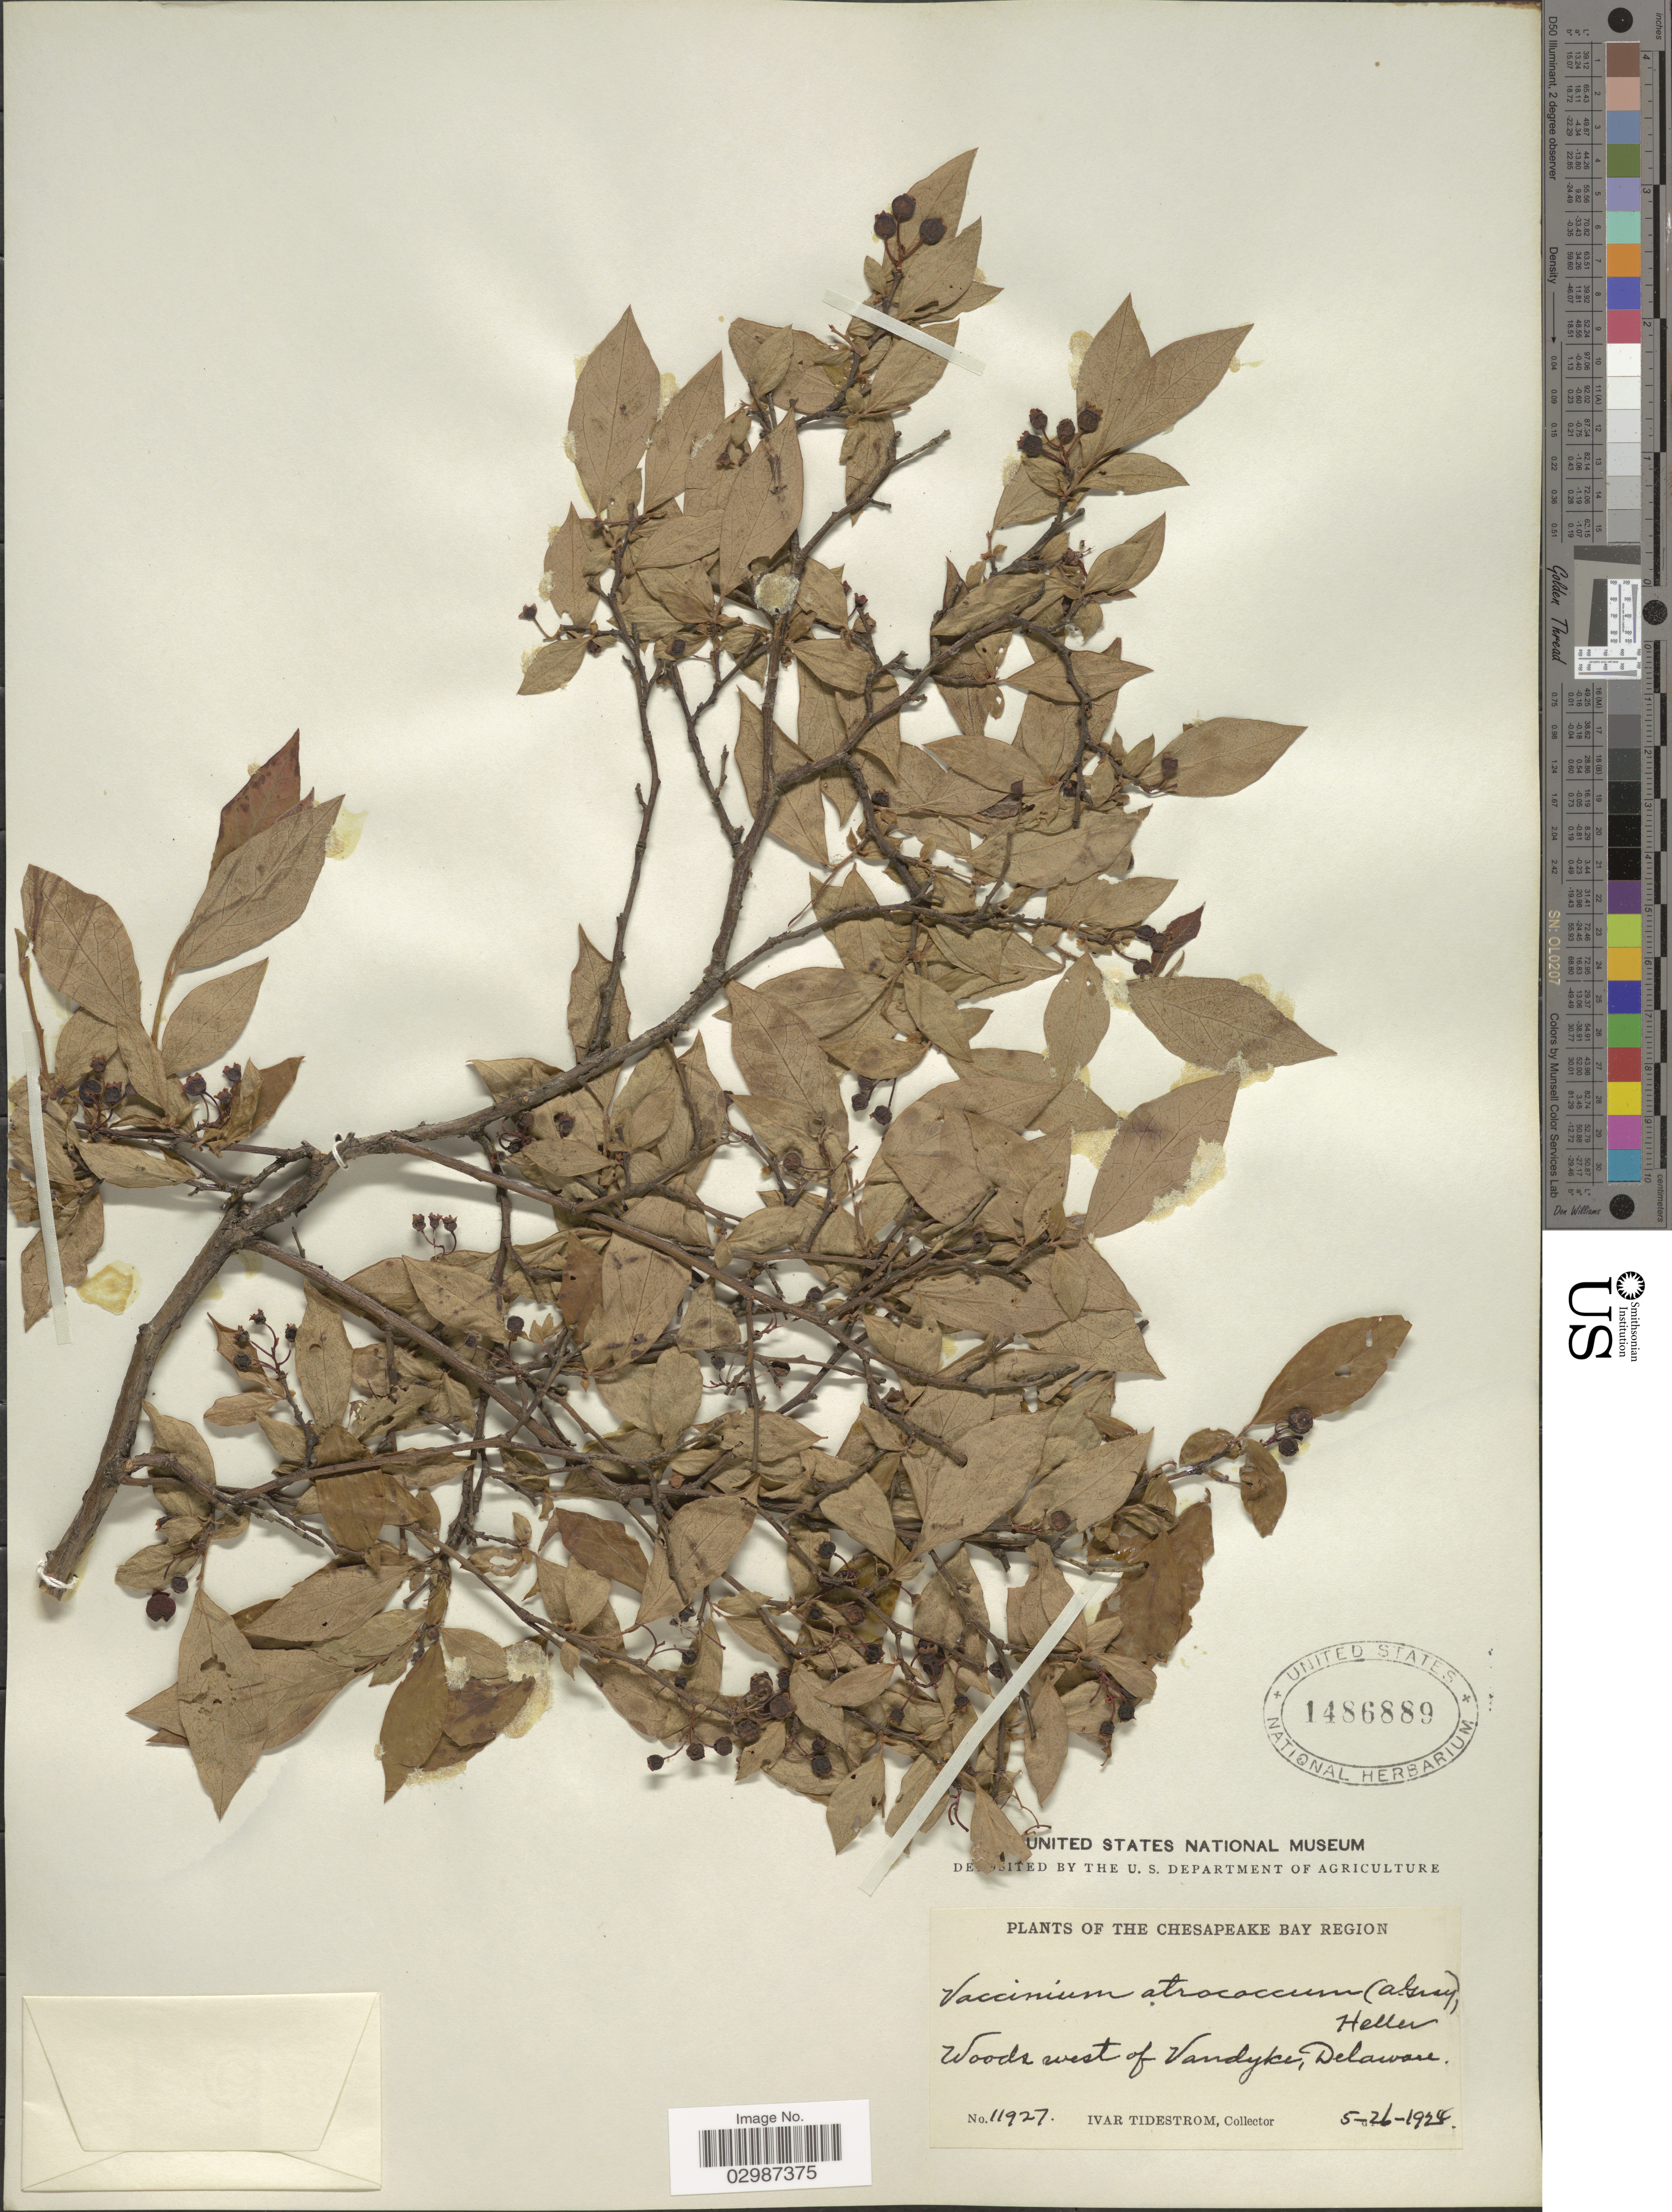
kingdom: Plantae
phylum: Tracheophyta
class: Magnoliopsida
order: Ericales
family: Ericaceae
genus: Vaccinium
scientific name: Vaccinium atrococcum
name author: (A. Gray) A. Heller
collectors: I. F. Tidestrom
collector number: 11927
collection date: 1924-05-26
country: United States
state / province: Delaware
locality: The Chesapeake Bay Region, Woods west of Vandyke.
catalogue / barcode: US 1486889